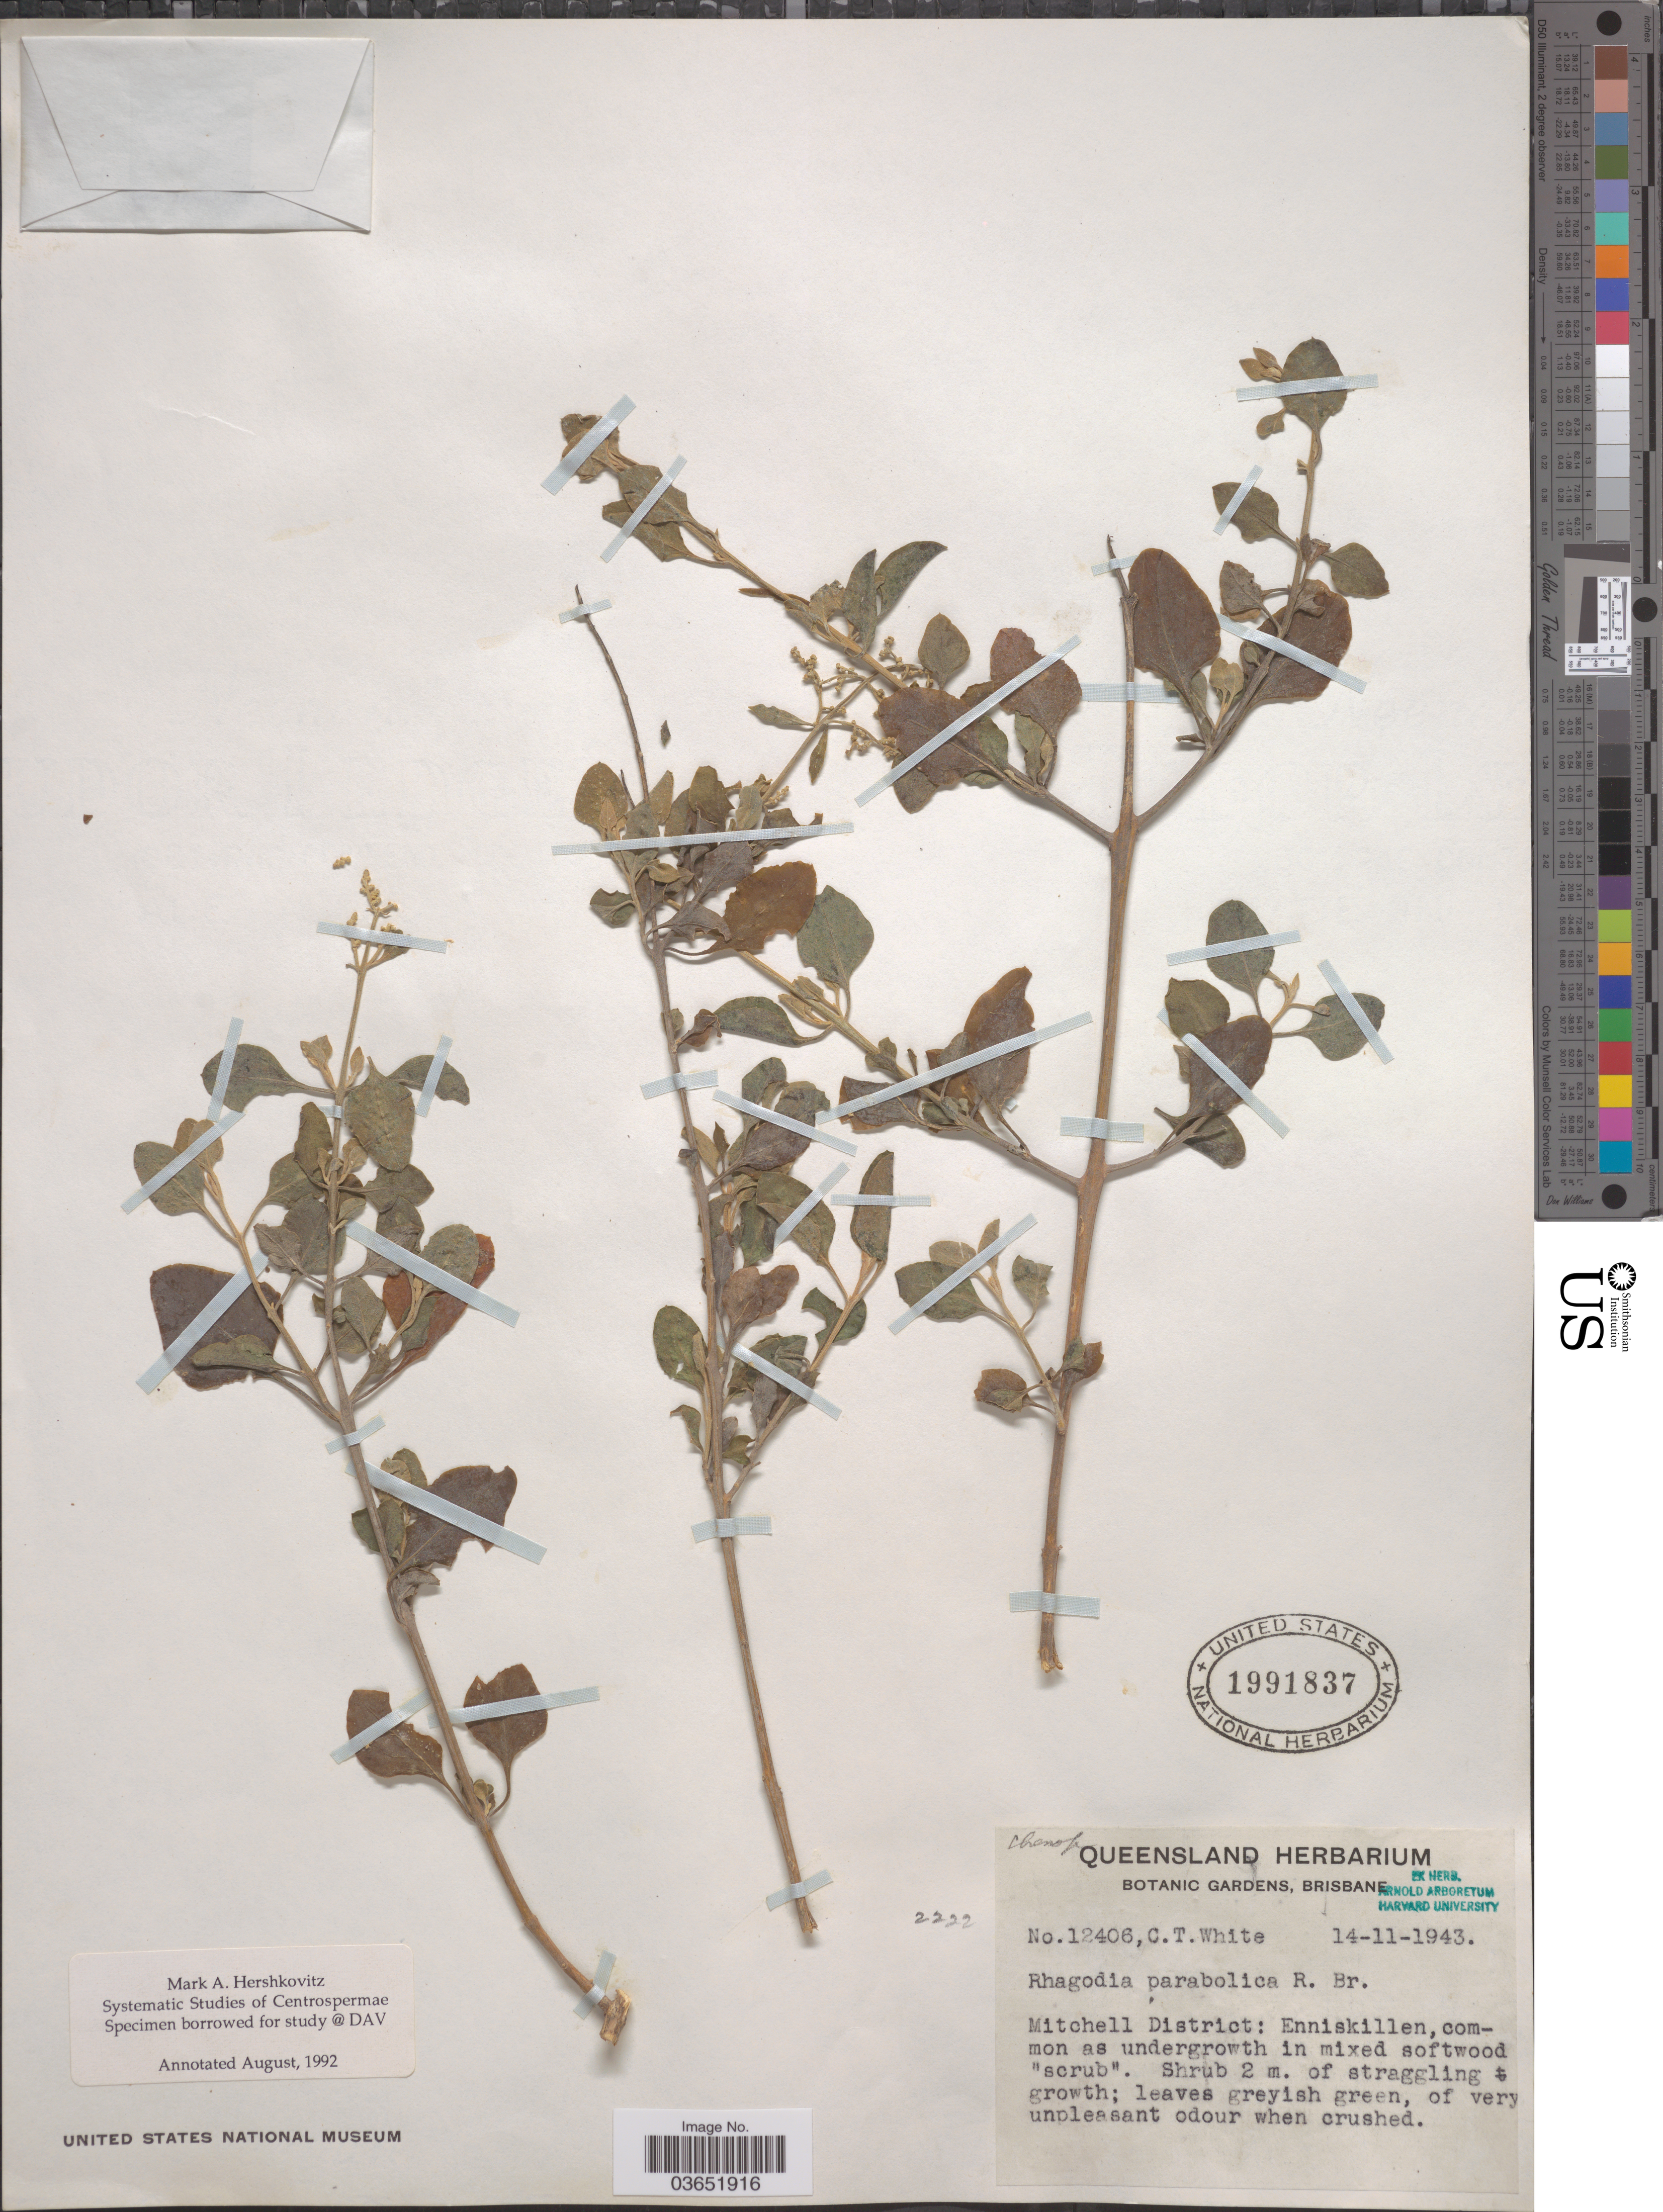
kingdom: Plantae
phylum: Tracheophyta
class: Magnoliopsida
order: Caryophyllales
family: Amaranthaceae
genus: Rhagodia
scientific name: Rhagodia parabolica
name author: R. Br.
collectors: C. T. White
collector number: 12406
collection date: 1943-11-14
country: Australia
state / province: Queensland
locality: Mitchell District: Enniskillen.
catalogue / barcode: US 1991837